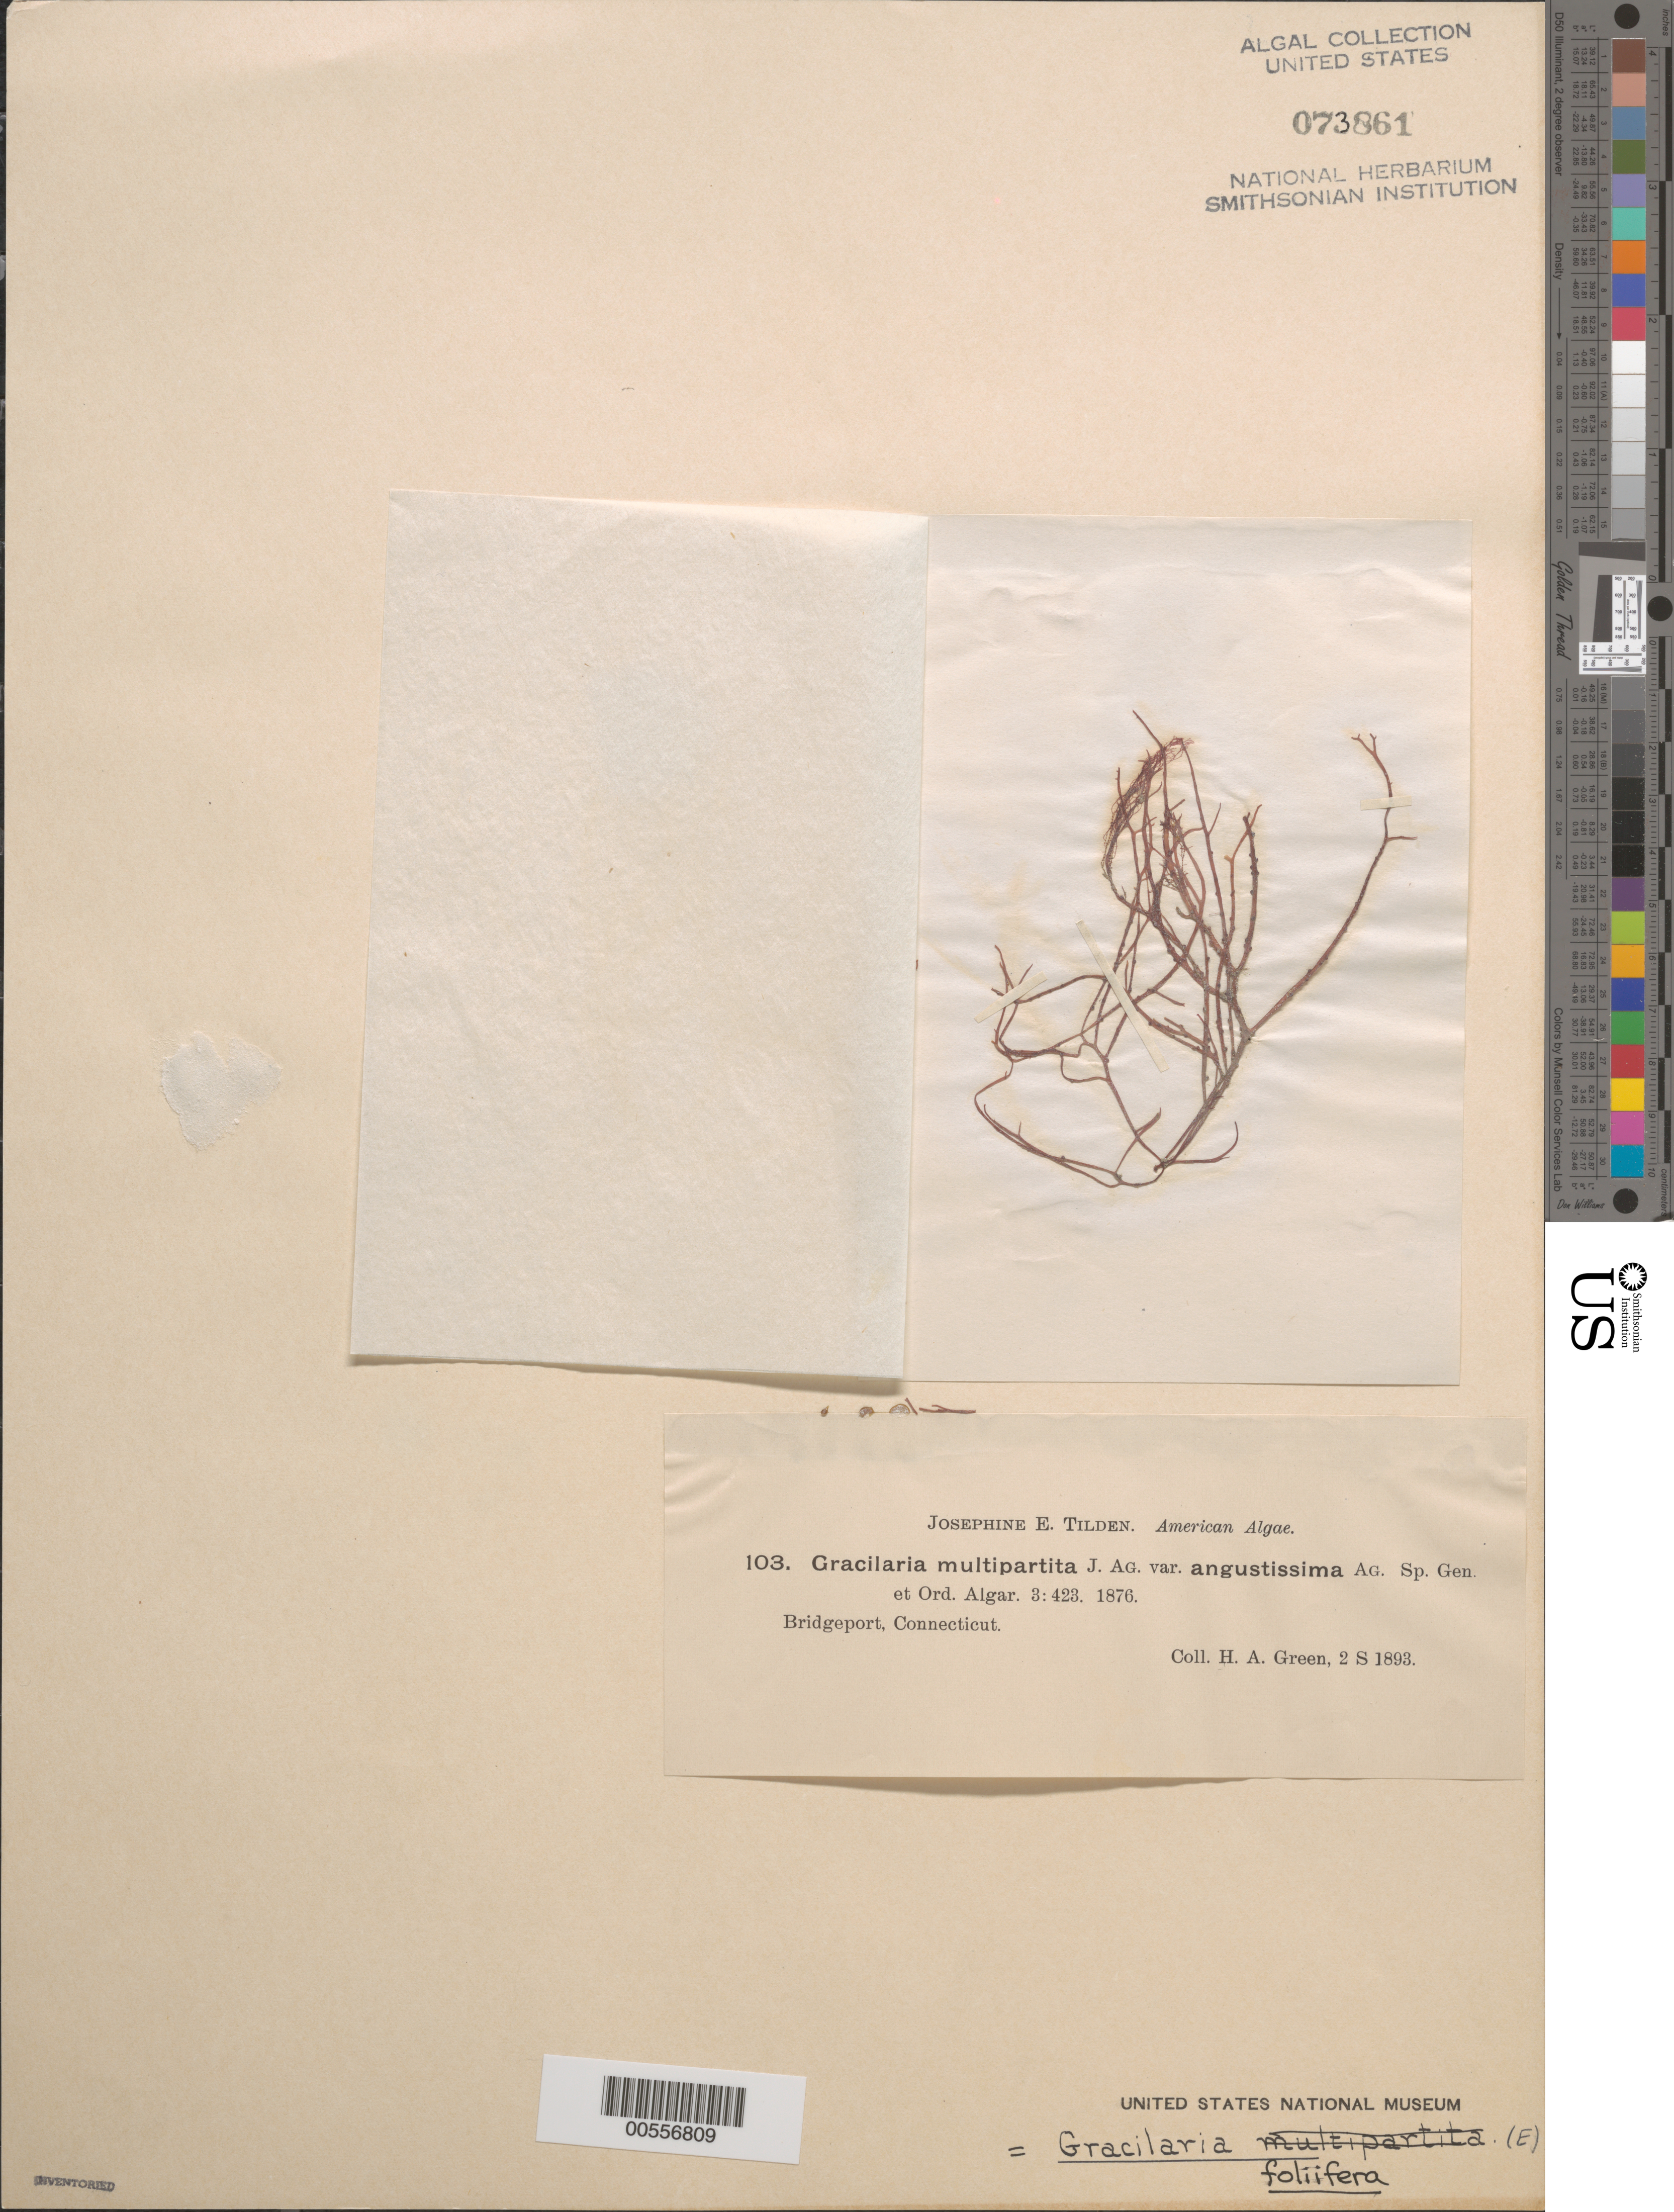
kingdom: Plantae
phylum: Rhodophyta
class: Florideophyceae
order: Gracilariales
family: Gracilariaceae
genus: Gracilaria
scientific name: Gracilaria foliifera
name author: (Forssk.) Børgesen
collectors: H. Green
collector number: JET 103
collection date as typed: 02 Sep 1893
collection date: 1893-09-02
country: United States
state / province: Connecticut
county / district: Fairfield County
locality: Bridgeport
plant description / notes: Tilden, American Algae, as Gracilaria multipartita var. angustissima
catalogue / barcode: US 73861